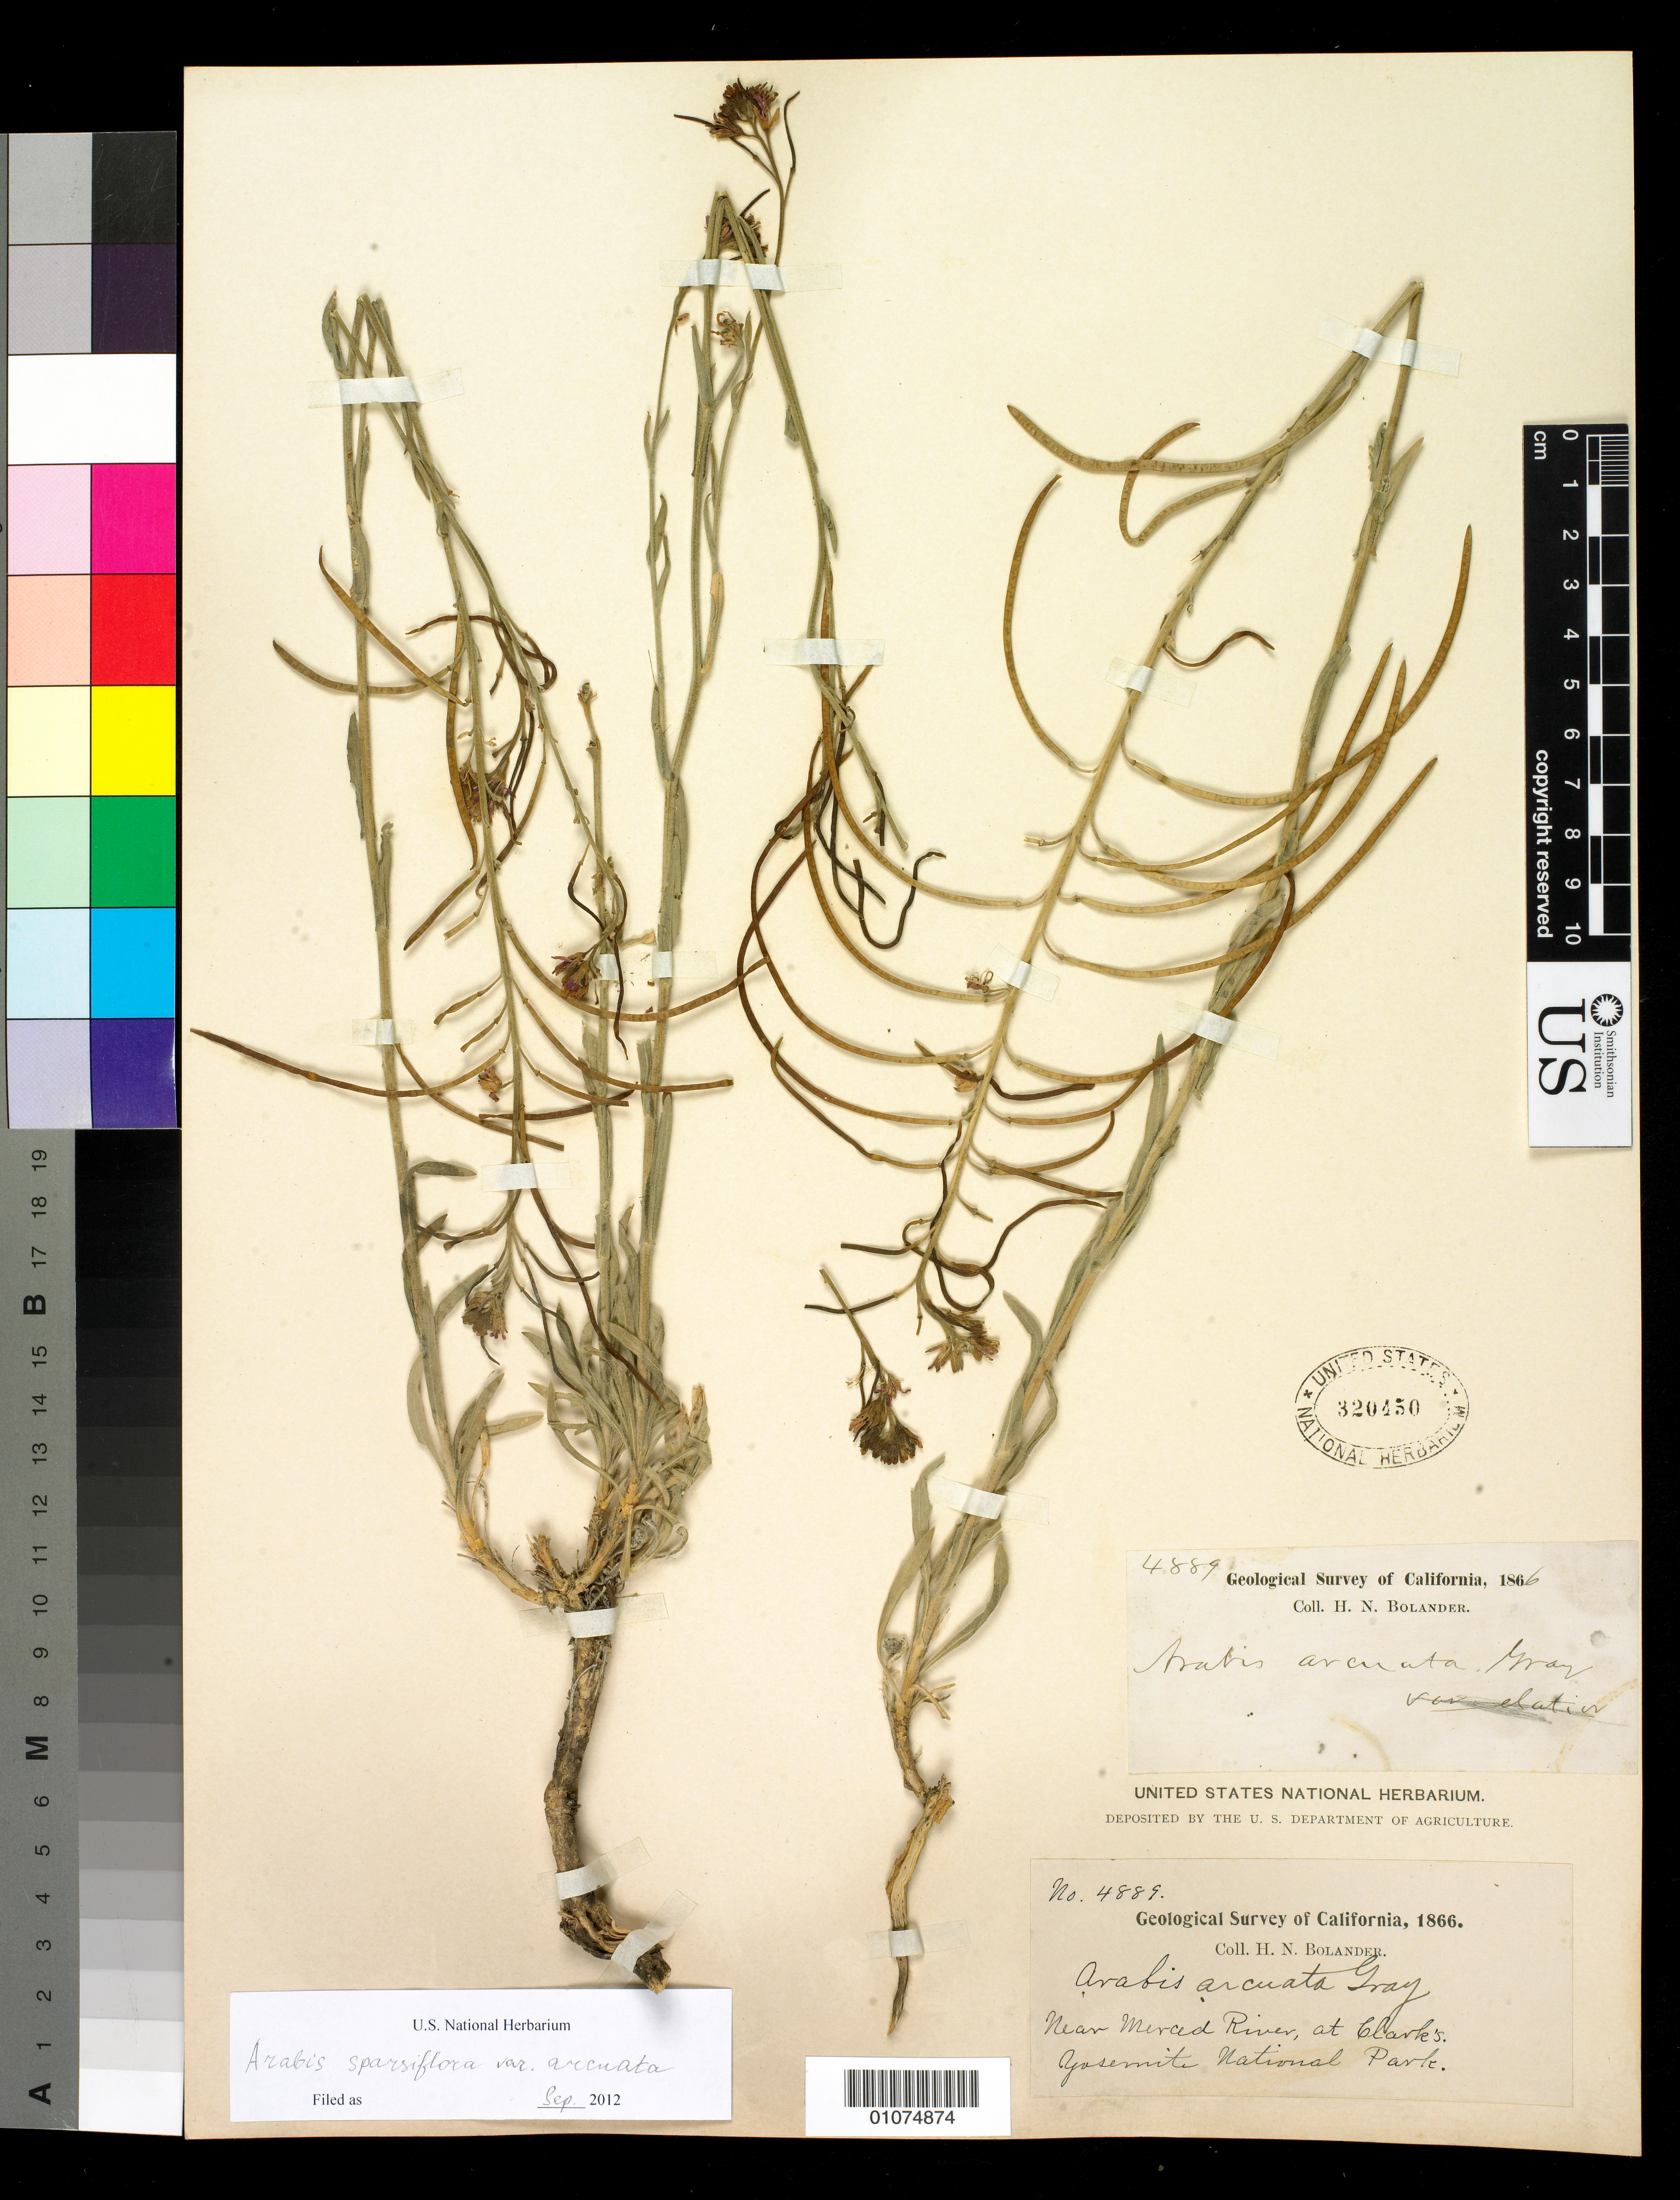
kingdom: Plantae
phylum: Tracheophyta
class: Magnoliopsida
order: Brassicales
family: Brassicaceae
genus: Arabis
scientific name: Arabis sparsiflora var. arcuata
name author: (Nutt.) Rollins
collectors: H. Bolander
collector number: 4889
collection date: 1866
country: United States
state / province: California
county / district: Mariposa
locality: Near Merced River, at Clark's. Yosemite National Park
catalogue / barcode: US 320450